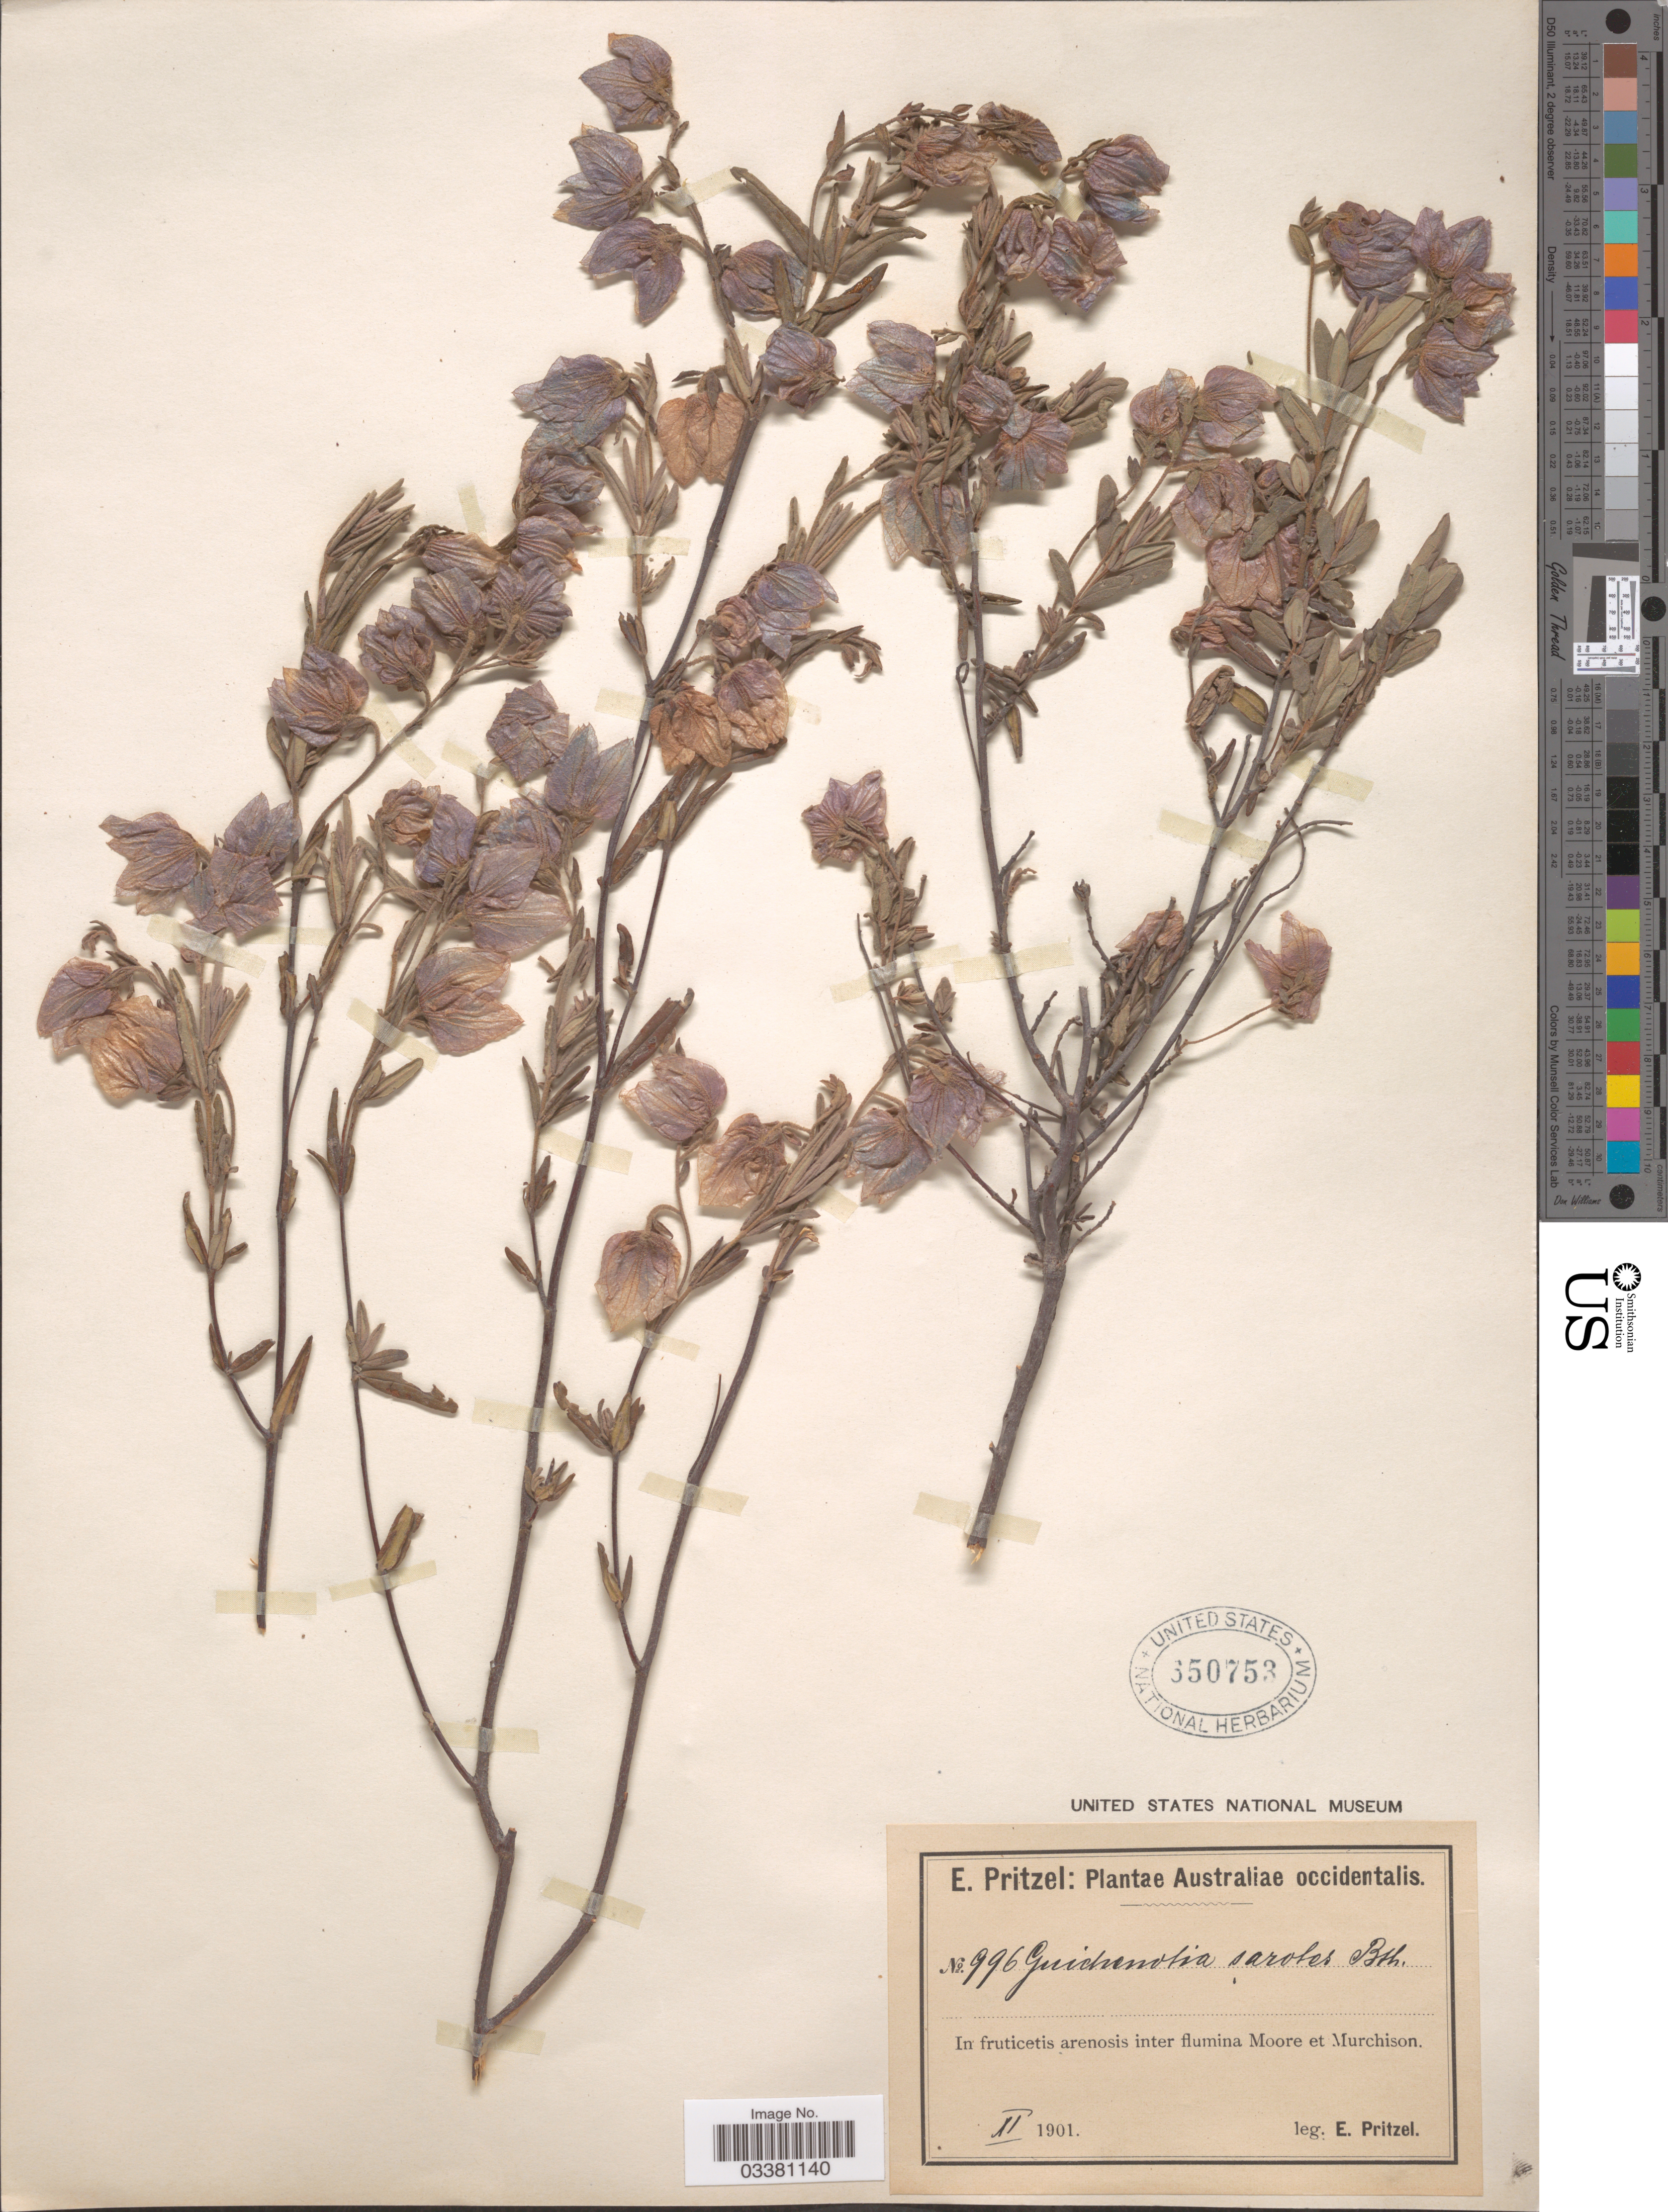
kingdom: Plantae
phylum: Tracheophyta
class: Magnoliopsida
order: Malvales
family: Malvaceae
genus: Guichenotia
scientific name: Guichenotia sarotes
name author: Benth.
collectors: E. G. Pritzel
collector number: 996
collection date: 1901-11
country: Australia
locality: Australiae occidentalis. In fruticetis arenosis inter flumina Moore et Murchison.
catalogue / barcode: US 650753